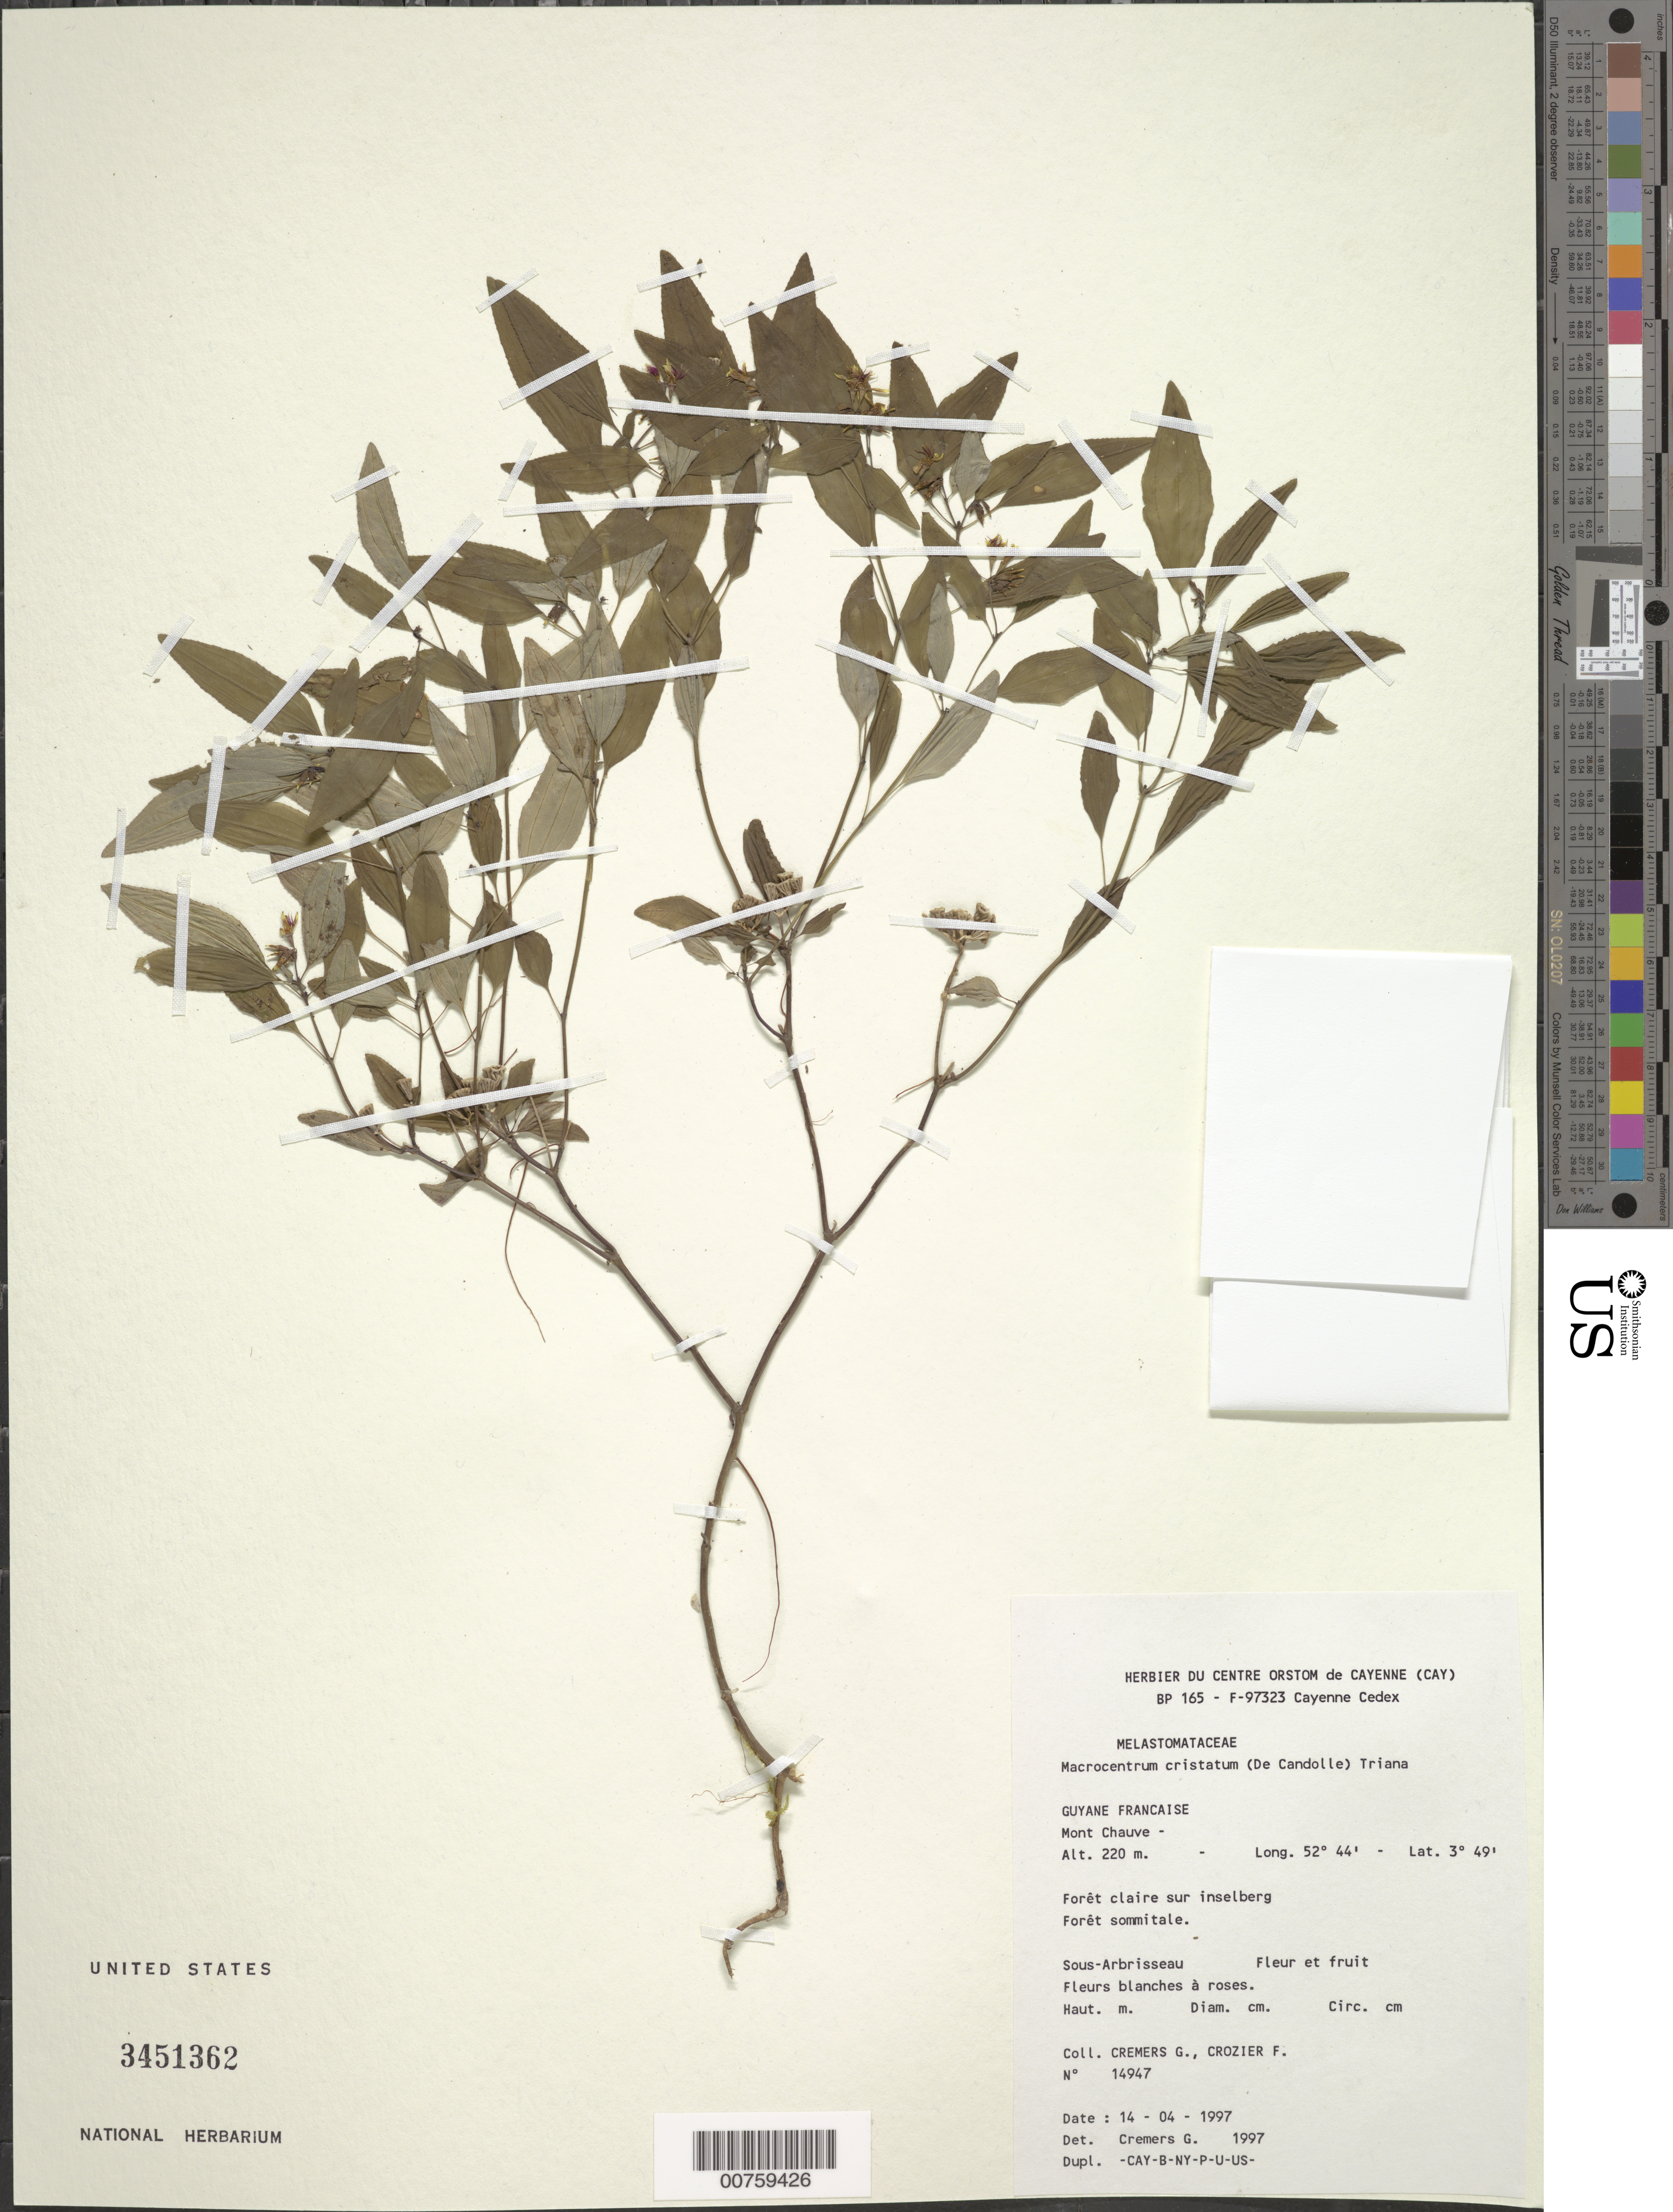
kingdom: Plantae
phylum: Tracheophyta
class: Magnoliopsida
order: Myrtales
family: Melastomataceae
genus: Macrocentrum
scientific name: Macrocentrum cristatum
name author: (DC.) Triana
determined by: Michelangeli, F. A.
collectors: G. Cremers & F. Crozier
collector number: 14947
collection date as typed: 14-Apr-97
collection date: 1997-04-14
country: French Guiana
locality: Mont Chauve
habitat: Forêt claire sur inselberg; forêt sommitale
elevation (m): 220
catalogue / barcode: US 3451362